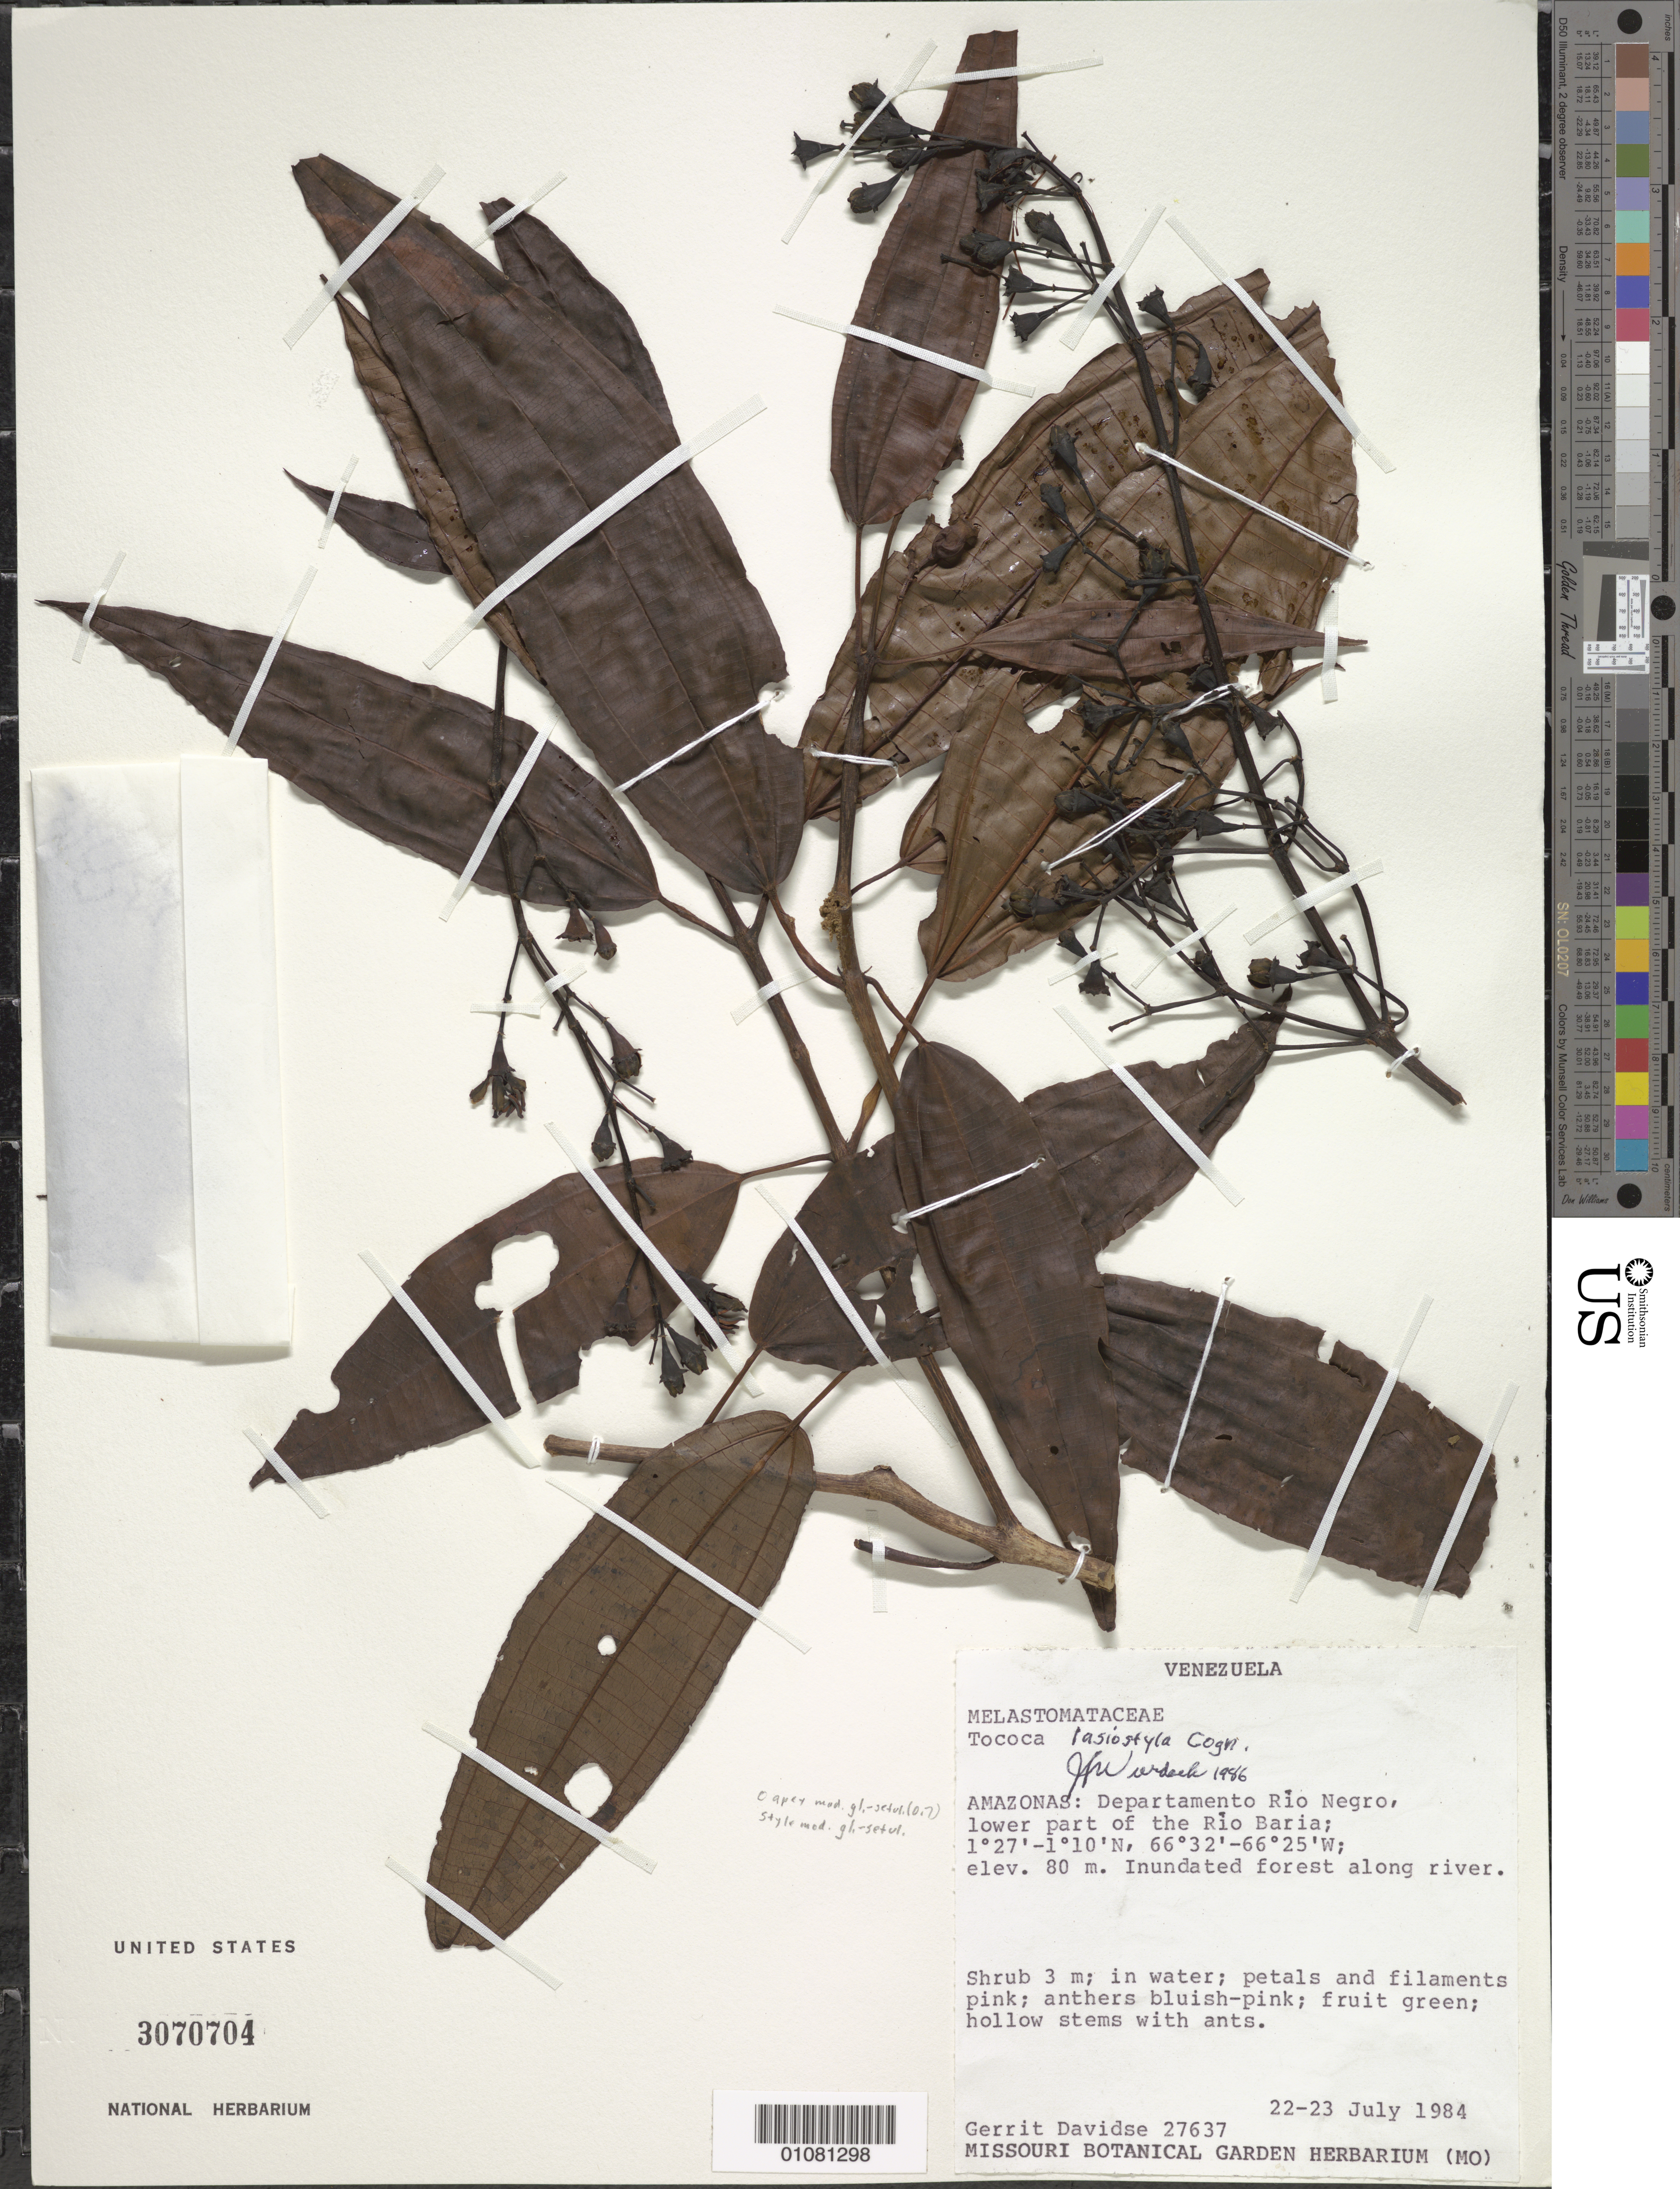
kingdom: Plantae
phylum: Tracheophyta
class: Magnoliopsida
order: Myrtales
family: Melastomataceae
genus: Tococa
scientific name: Tococa lasiostyla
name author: Cogn.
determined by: Wurdack, John J., (US), US (UNITED STATES)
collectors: G. Davidse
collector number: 27637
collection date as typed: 22-Jul-84 to 23-Jul-84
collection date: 1984-07-22/1984-07-23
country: Venezuela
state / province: Amazonas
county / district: Río Negro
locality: Río Baria, lower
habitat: Inundated forest along river; in water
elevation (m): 80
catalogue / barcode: US 3070704